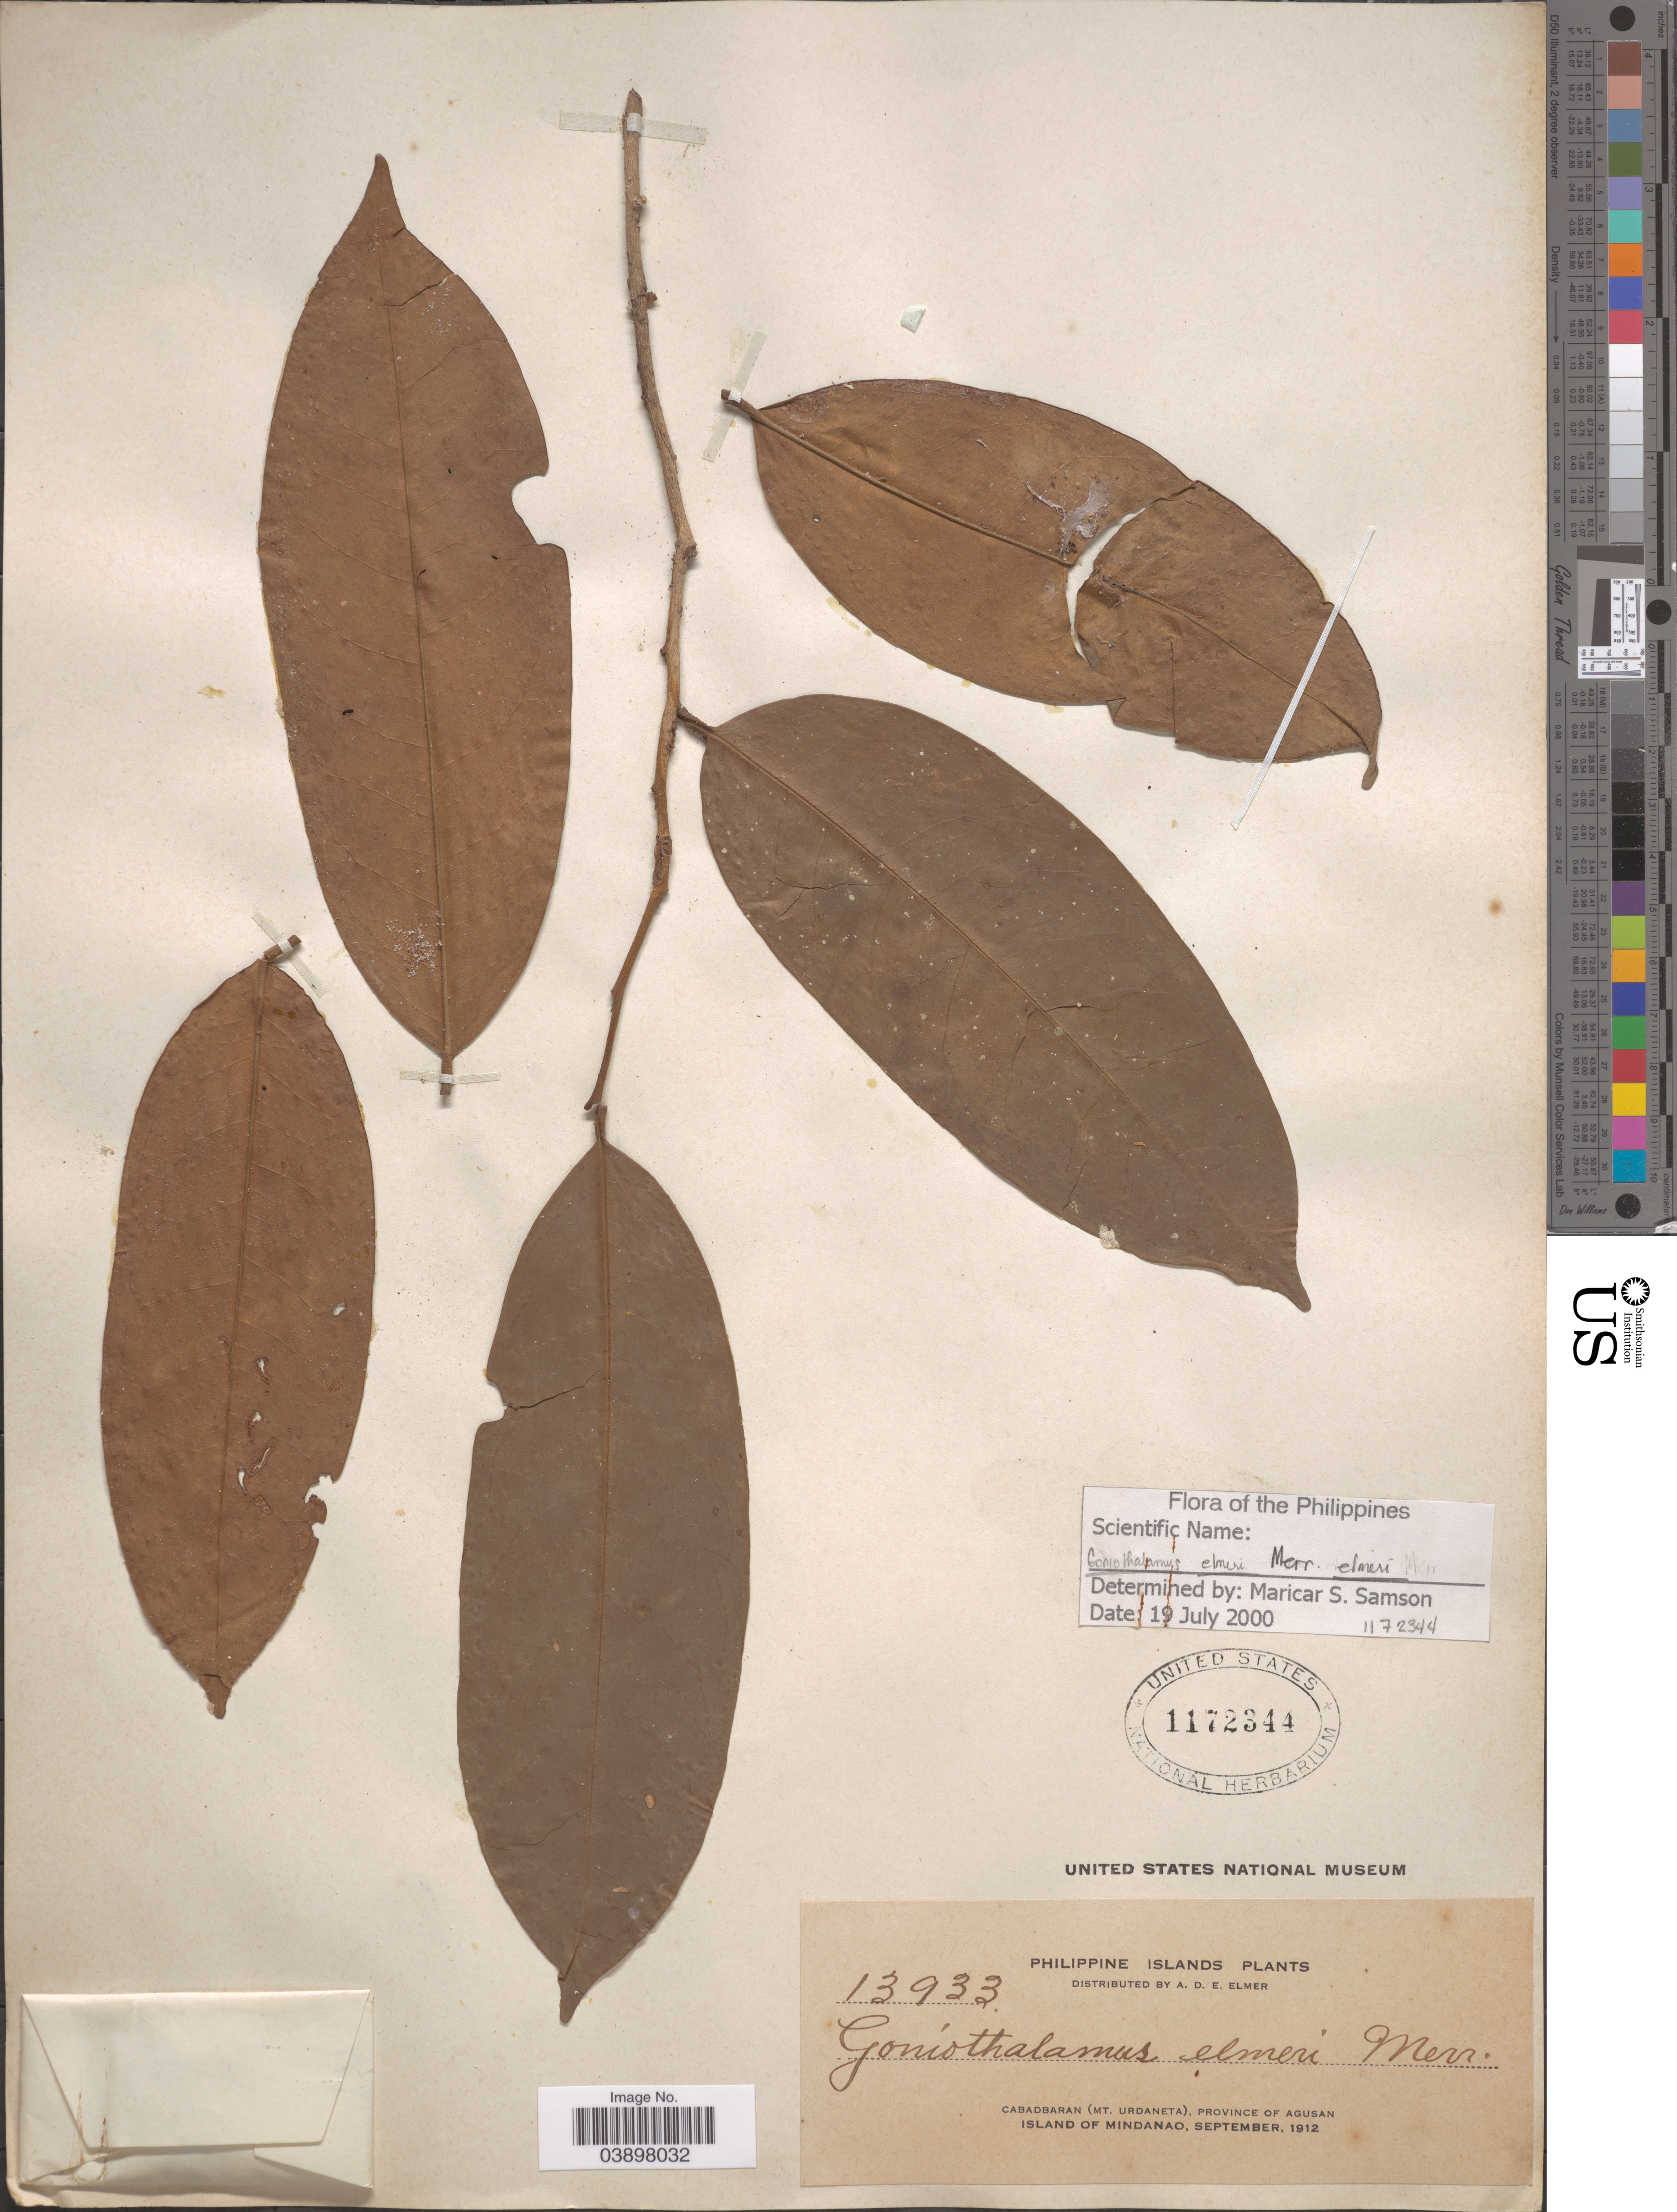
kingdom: Plantae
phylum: Tracheophyta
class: Magnoliopsida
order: Magnoliales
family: Annonaceae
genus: Goniothalamus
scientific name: Goniothalamus elmeri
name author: Merr.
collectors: A. D. E. Elmer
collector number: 13933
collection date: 1912-09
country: Philippines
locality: Cabadbaran (Mt. Urdaneta), Province of Agusan. Island of Mindanao.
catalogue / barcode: US 1172344